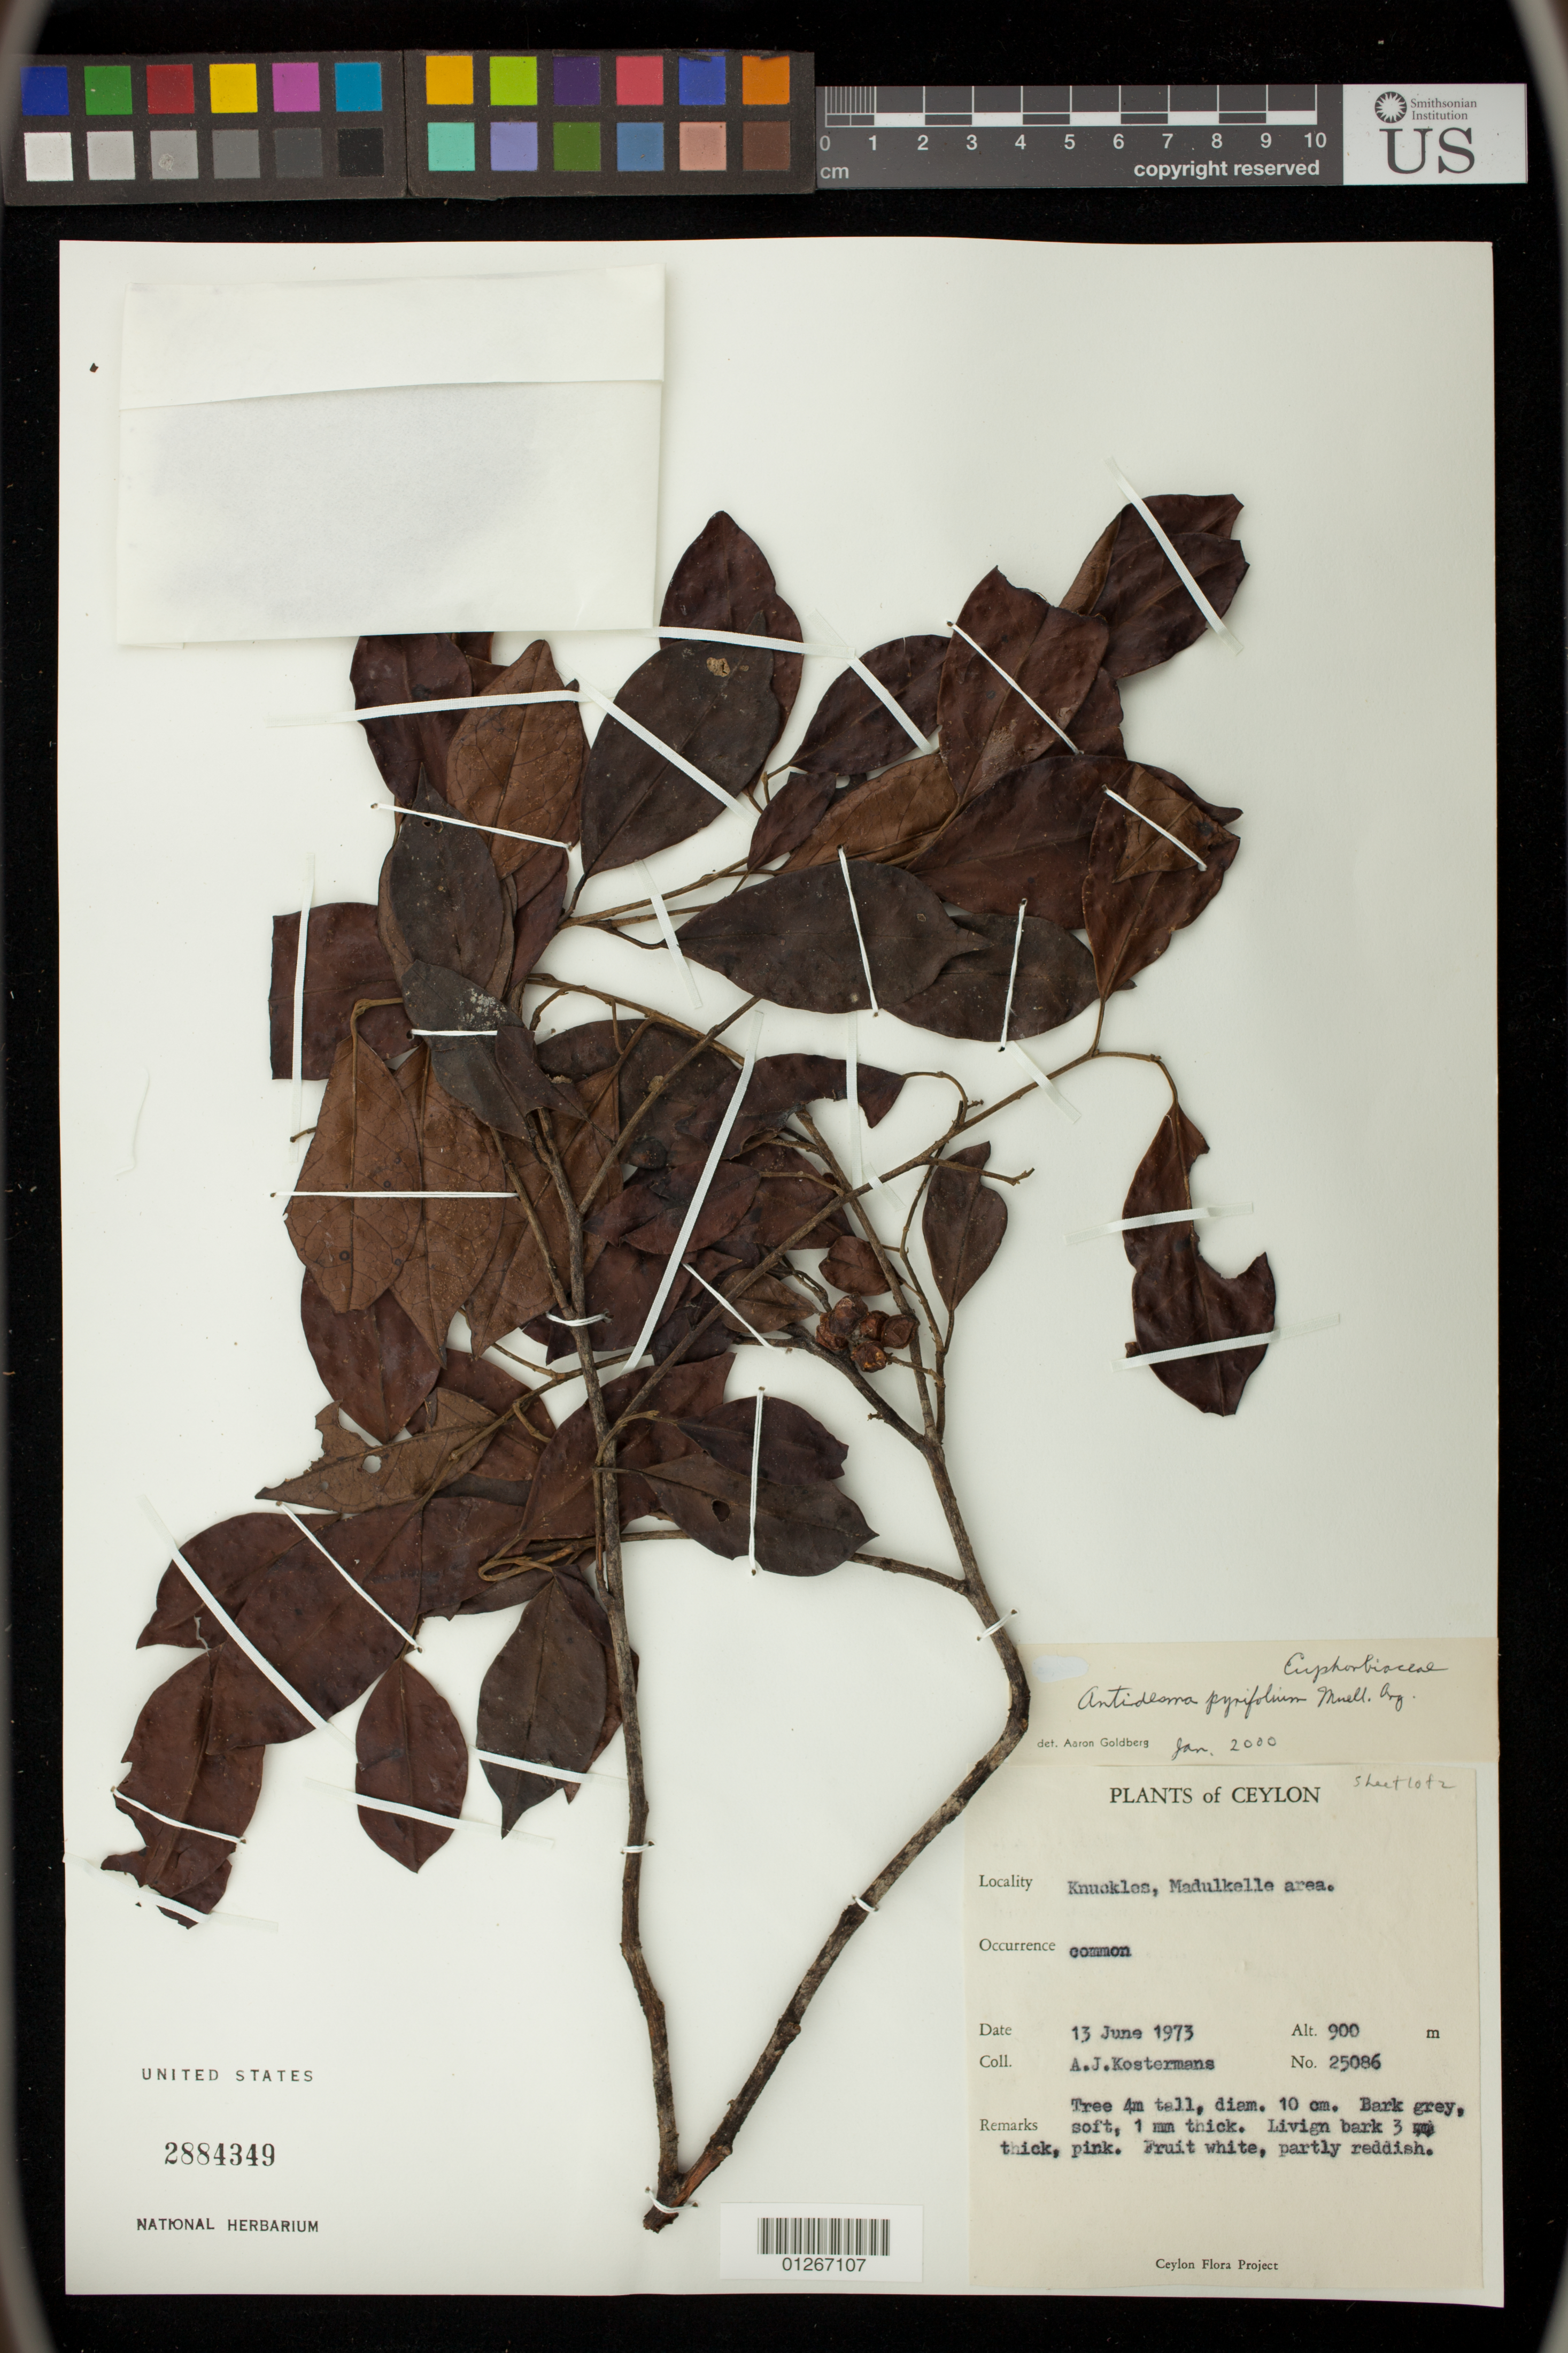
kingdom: Plantae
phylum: Tracheophyta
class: Magnoliopsida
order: Malpighiales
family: Phyllanthaceae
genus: Antidesma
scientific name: Antidesma pyrifolium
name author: Müll. Arg.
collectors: A. J. G. Kostermans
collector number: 25086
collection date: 1973-06-13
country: Sri Lanka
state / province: Central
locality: Knuckles, Madulkelle area.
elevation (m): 900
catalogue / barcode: US 2884349